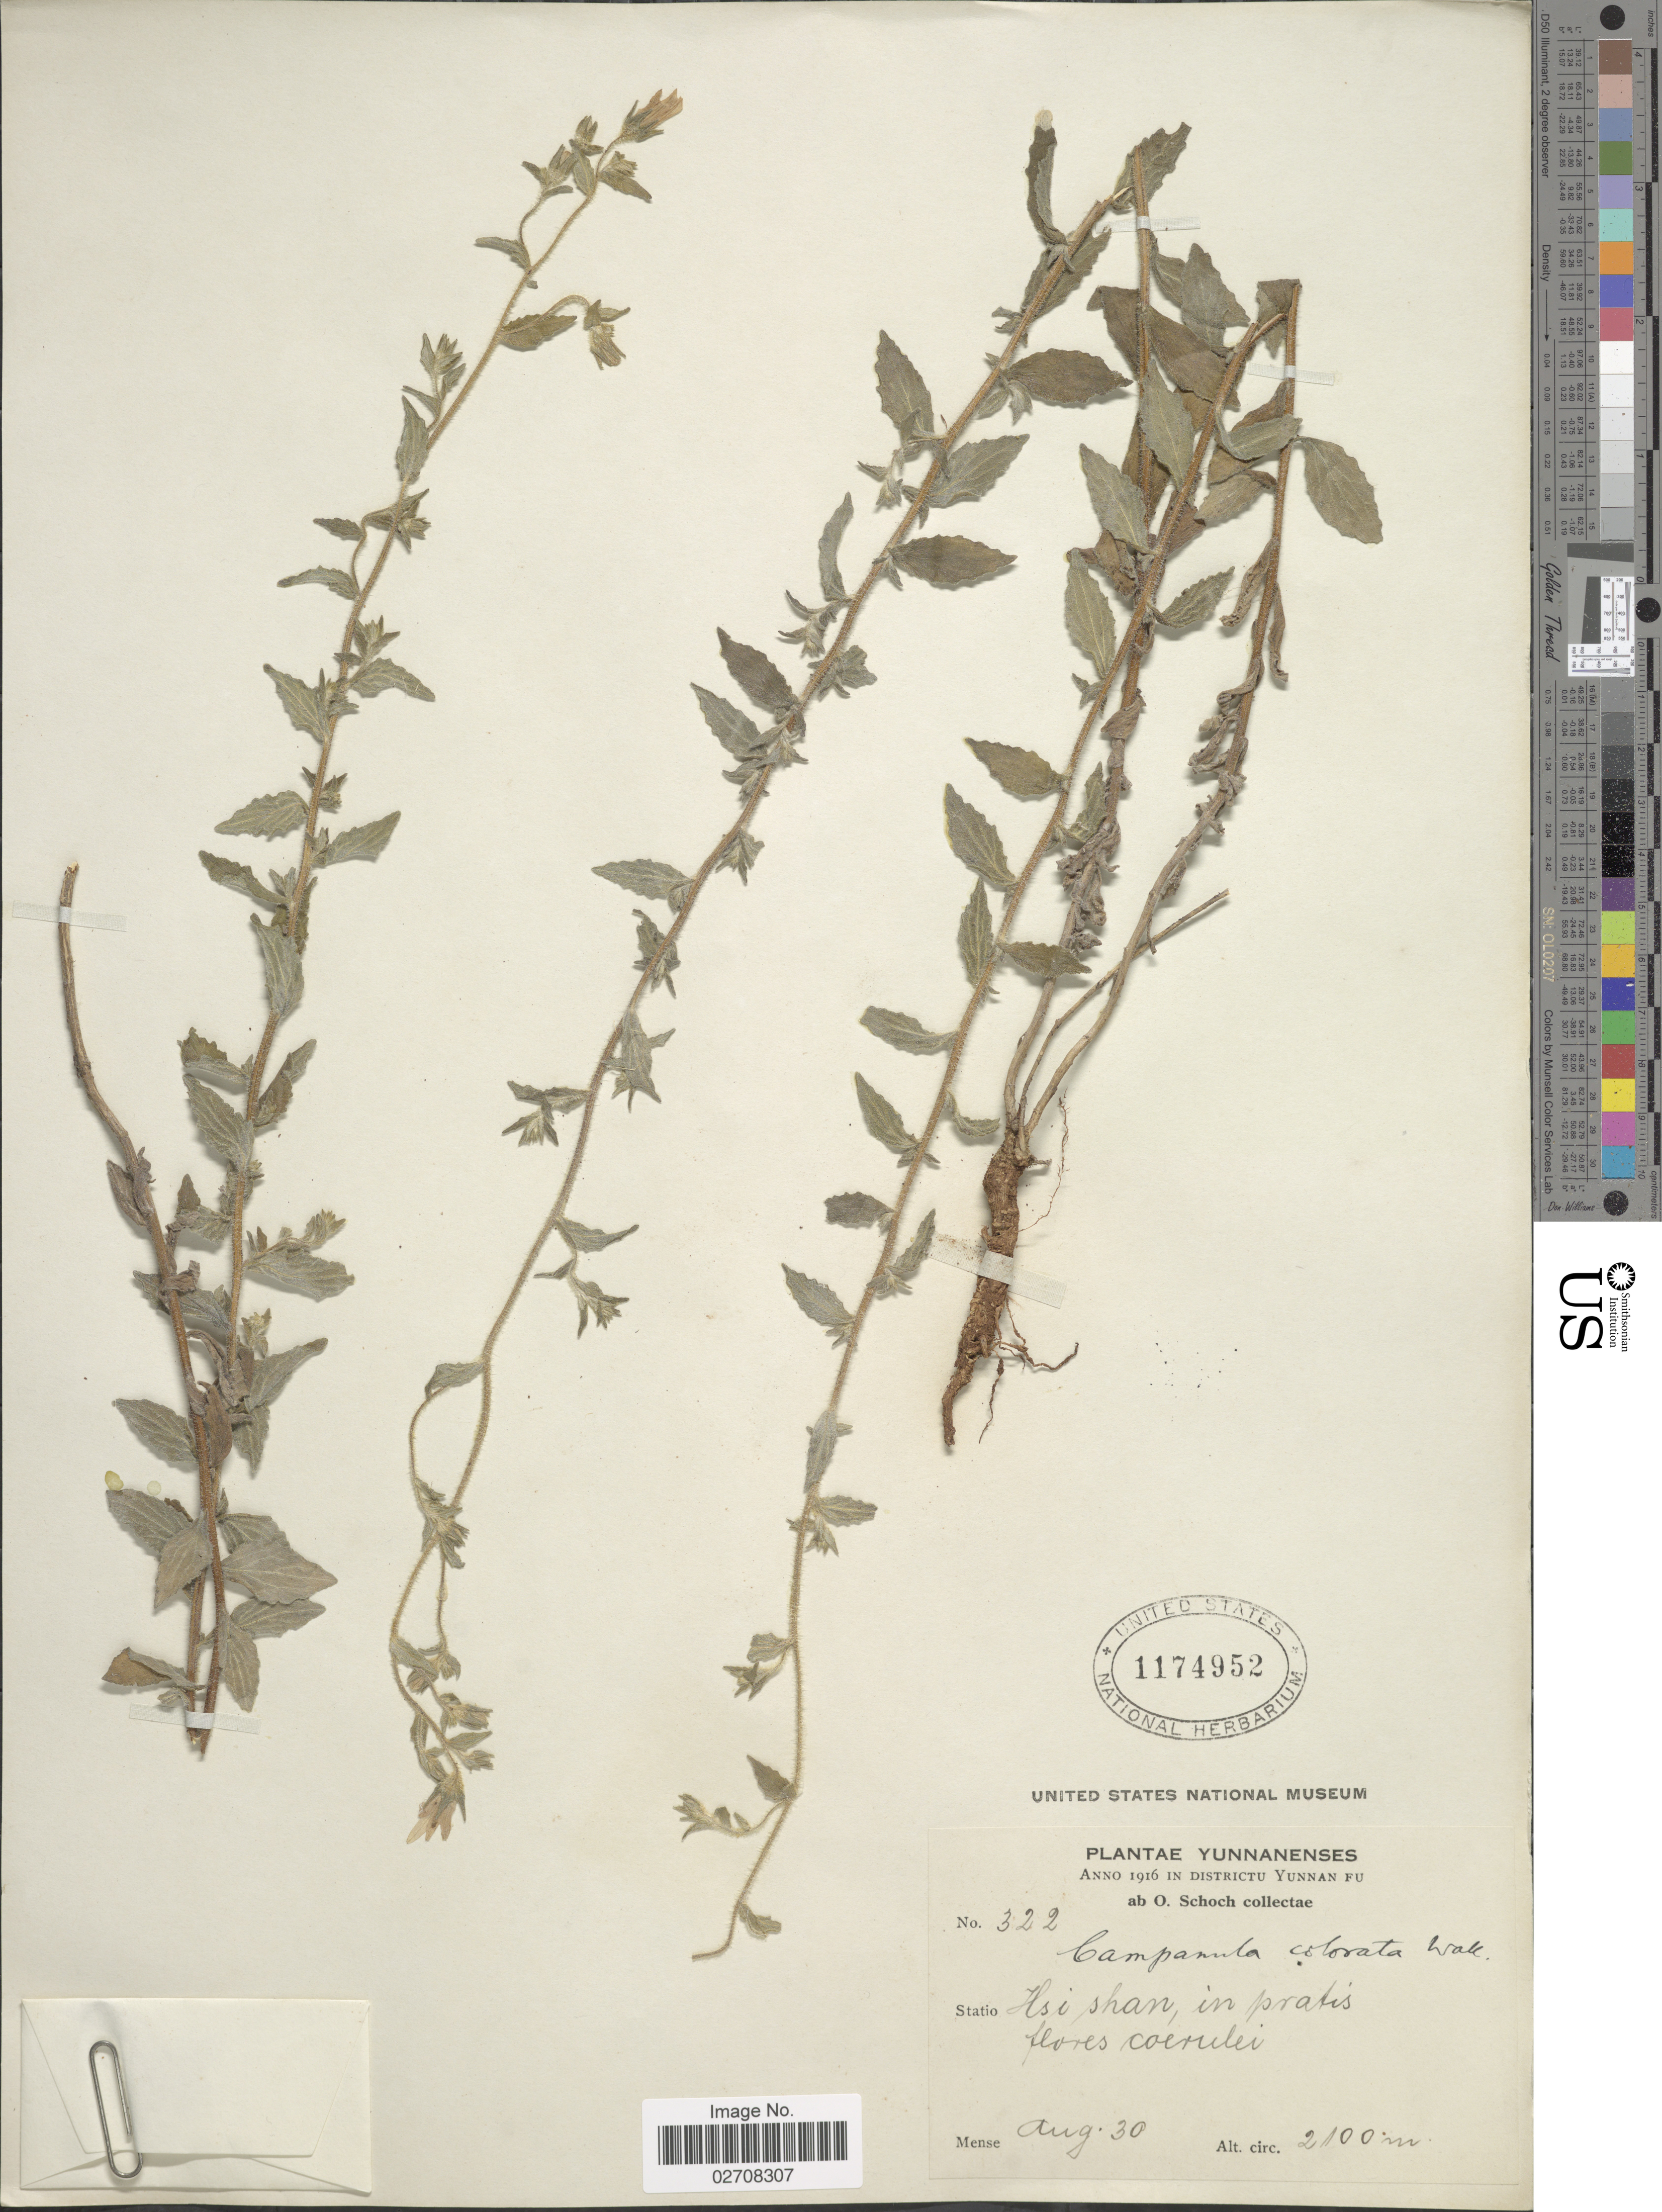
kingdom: Plantae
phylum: Tracheophyta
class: Magnoliopsida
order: Asterales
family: Campanulaceae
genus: Campanula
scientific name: Campanula colorata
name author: Wall.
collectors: O. Schoch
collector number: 322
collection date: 1916-08-30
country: China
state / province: Yunnan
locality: Districtu Yunnan Fu. Hsi shan, in pratis.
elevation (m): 2100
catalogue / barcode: US 1174952